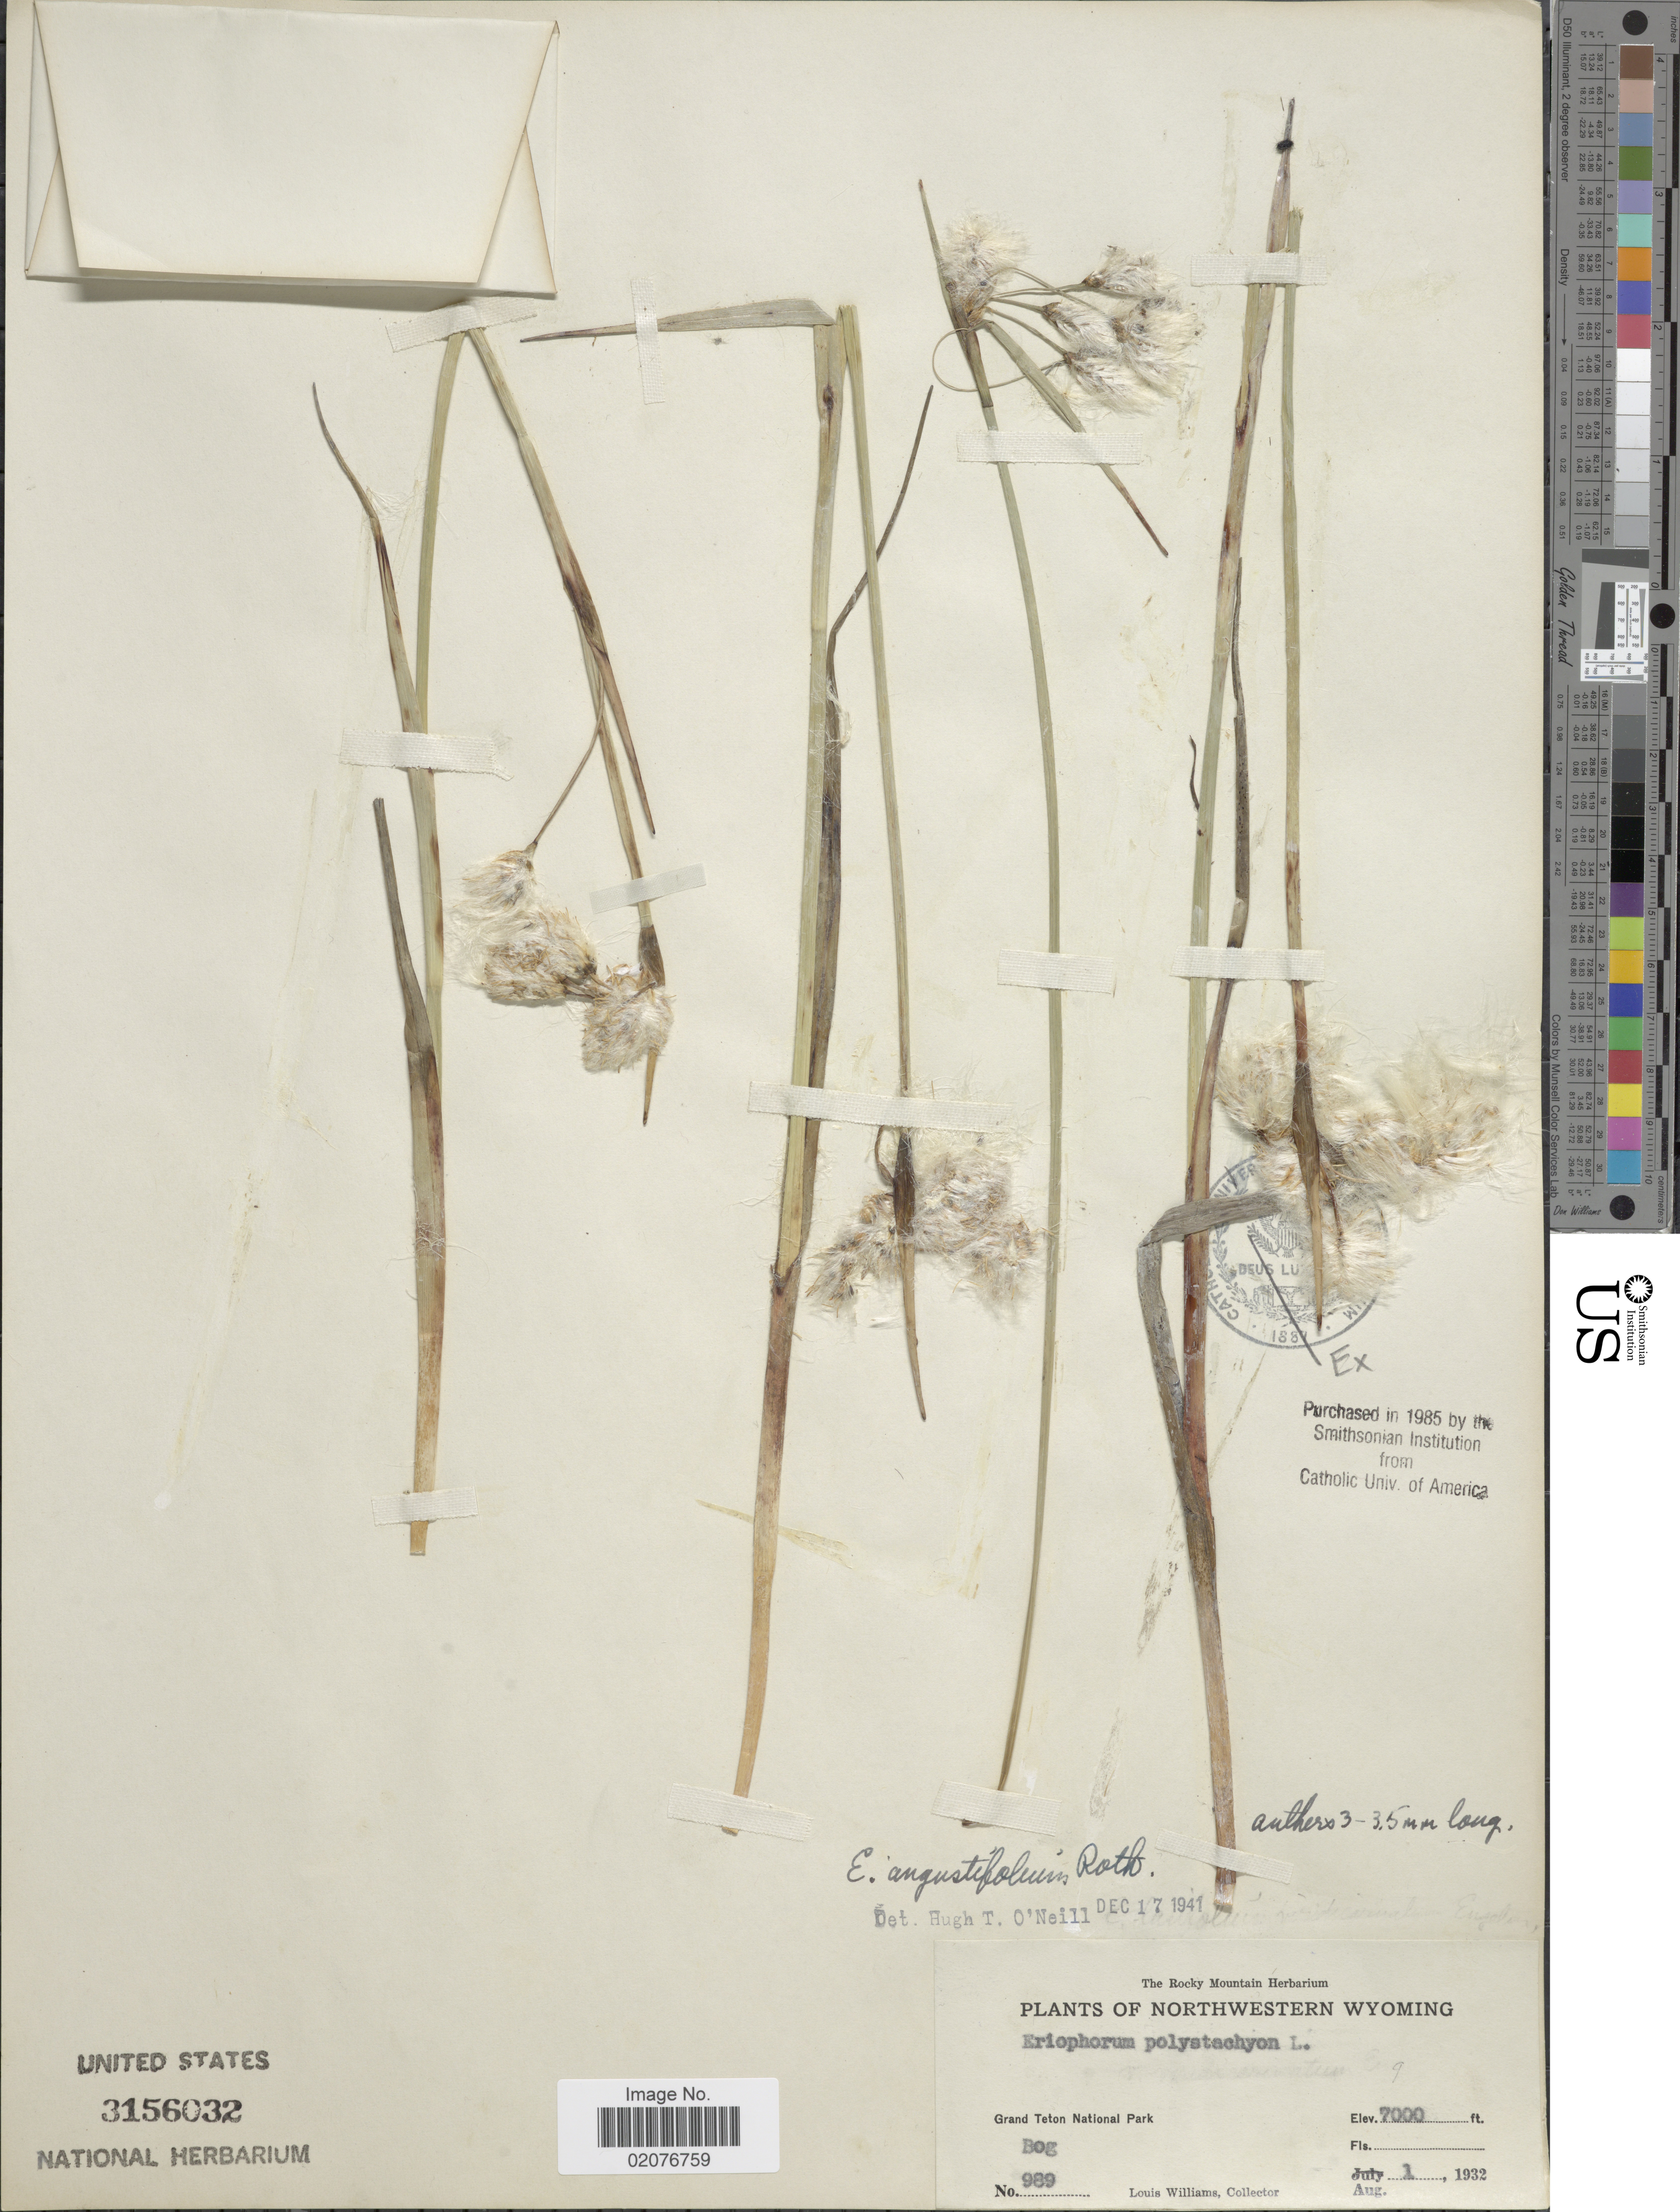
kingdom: Plantae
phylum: Tracheophyta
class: Liliopsida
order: Poales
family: Cyperaceae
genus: Eriophorum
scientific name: Eriophorum angustifolium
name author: Honck.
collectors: L. G. Williams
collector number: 989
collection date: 1932-07-01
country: United States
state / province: Wyoming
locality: Northwestern Wyoming, Grand Teton National Park, Bog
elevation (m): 2134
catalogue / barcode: US 3156032